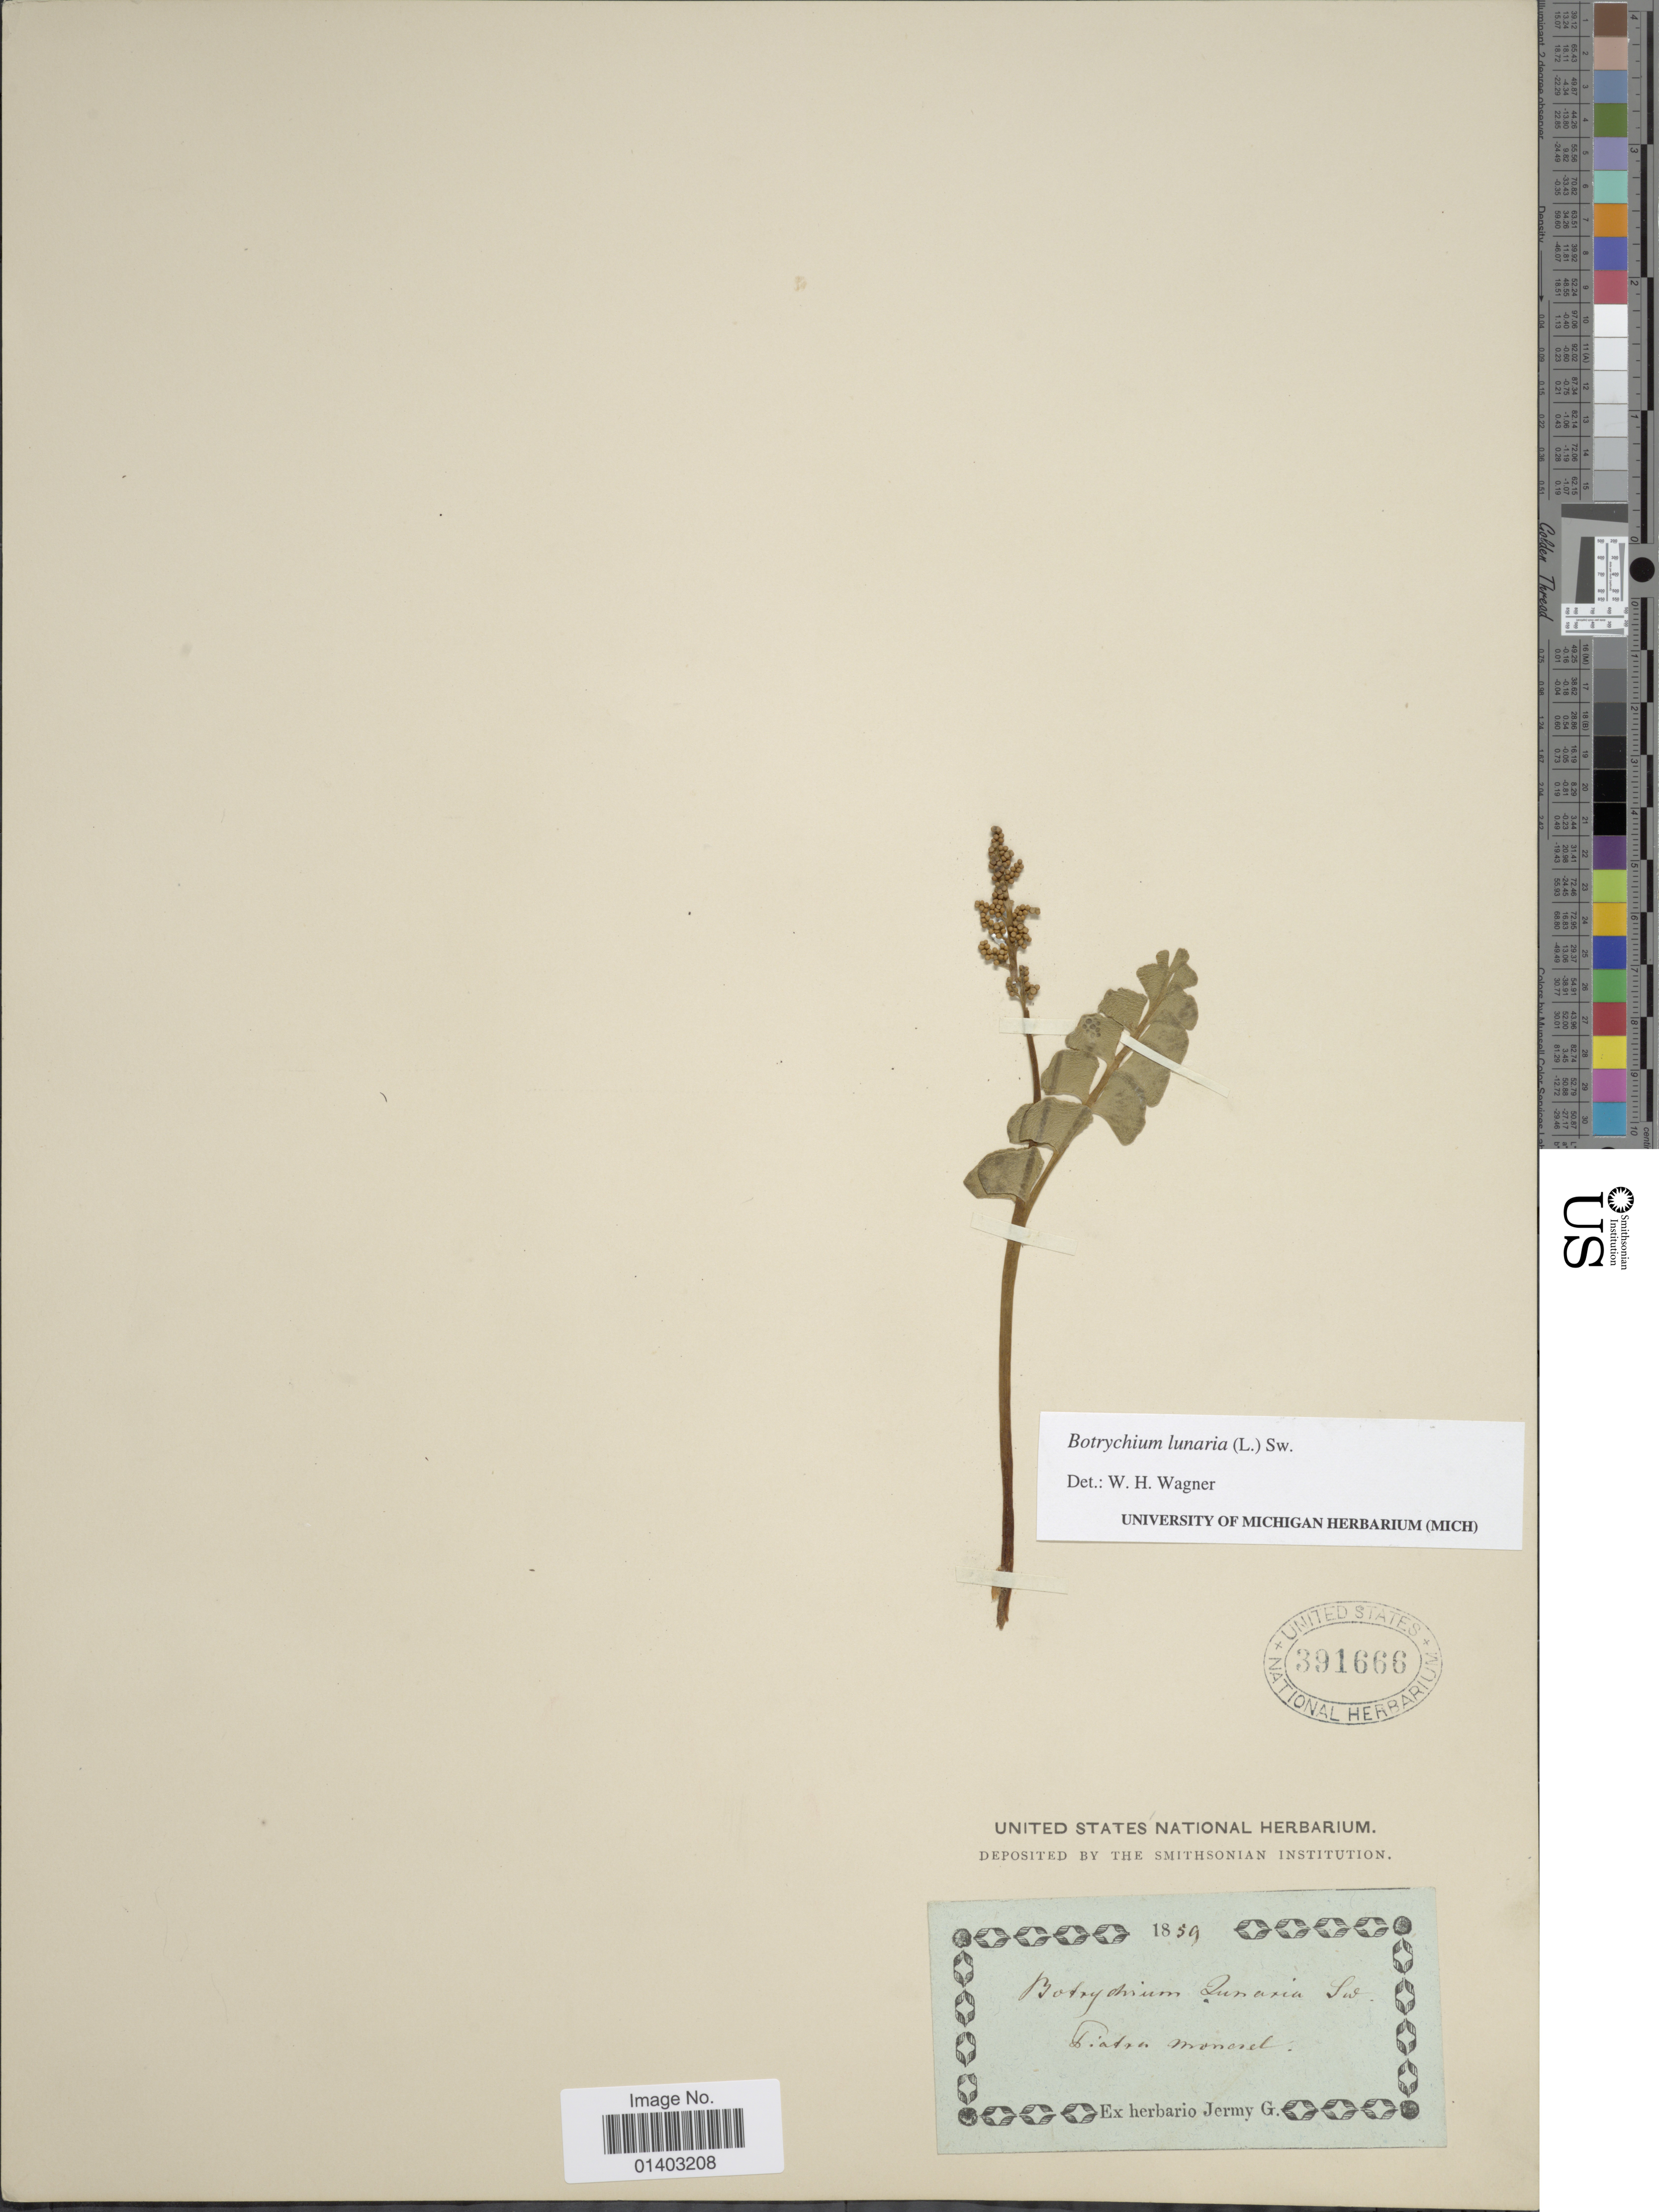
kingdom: Plantae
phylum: Tracheophyta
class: Polypodiopsida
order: Ophioglossales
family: Ophioglossaceae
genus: Botrychium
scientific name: Botrychium lunaria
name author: (L.) Sw.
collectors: ex herb. G. Jermy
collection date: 1859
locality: Tiatra monoset [interpreted]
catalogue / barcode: US 391666